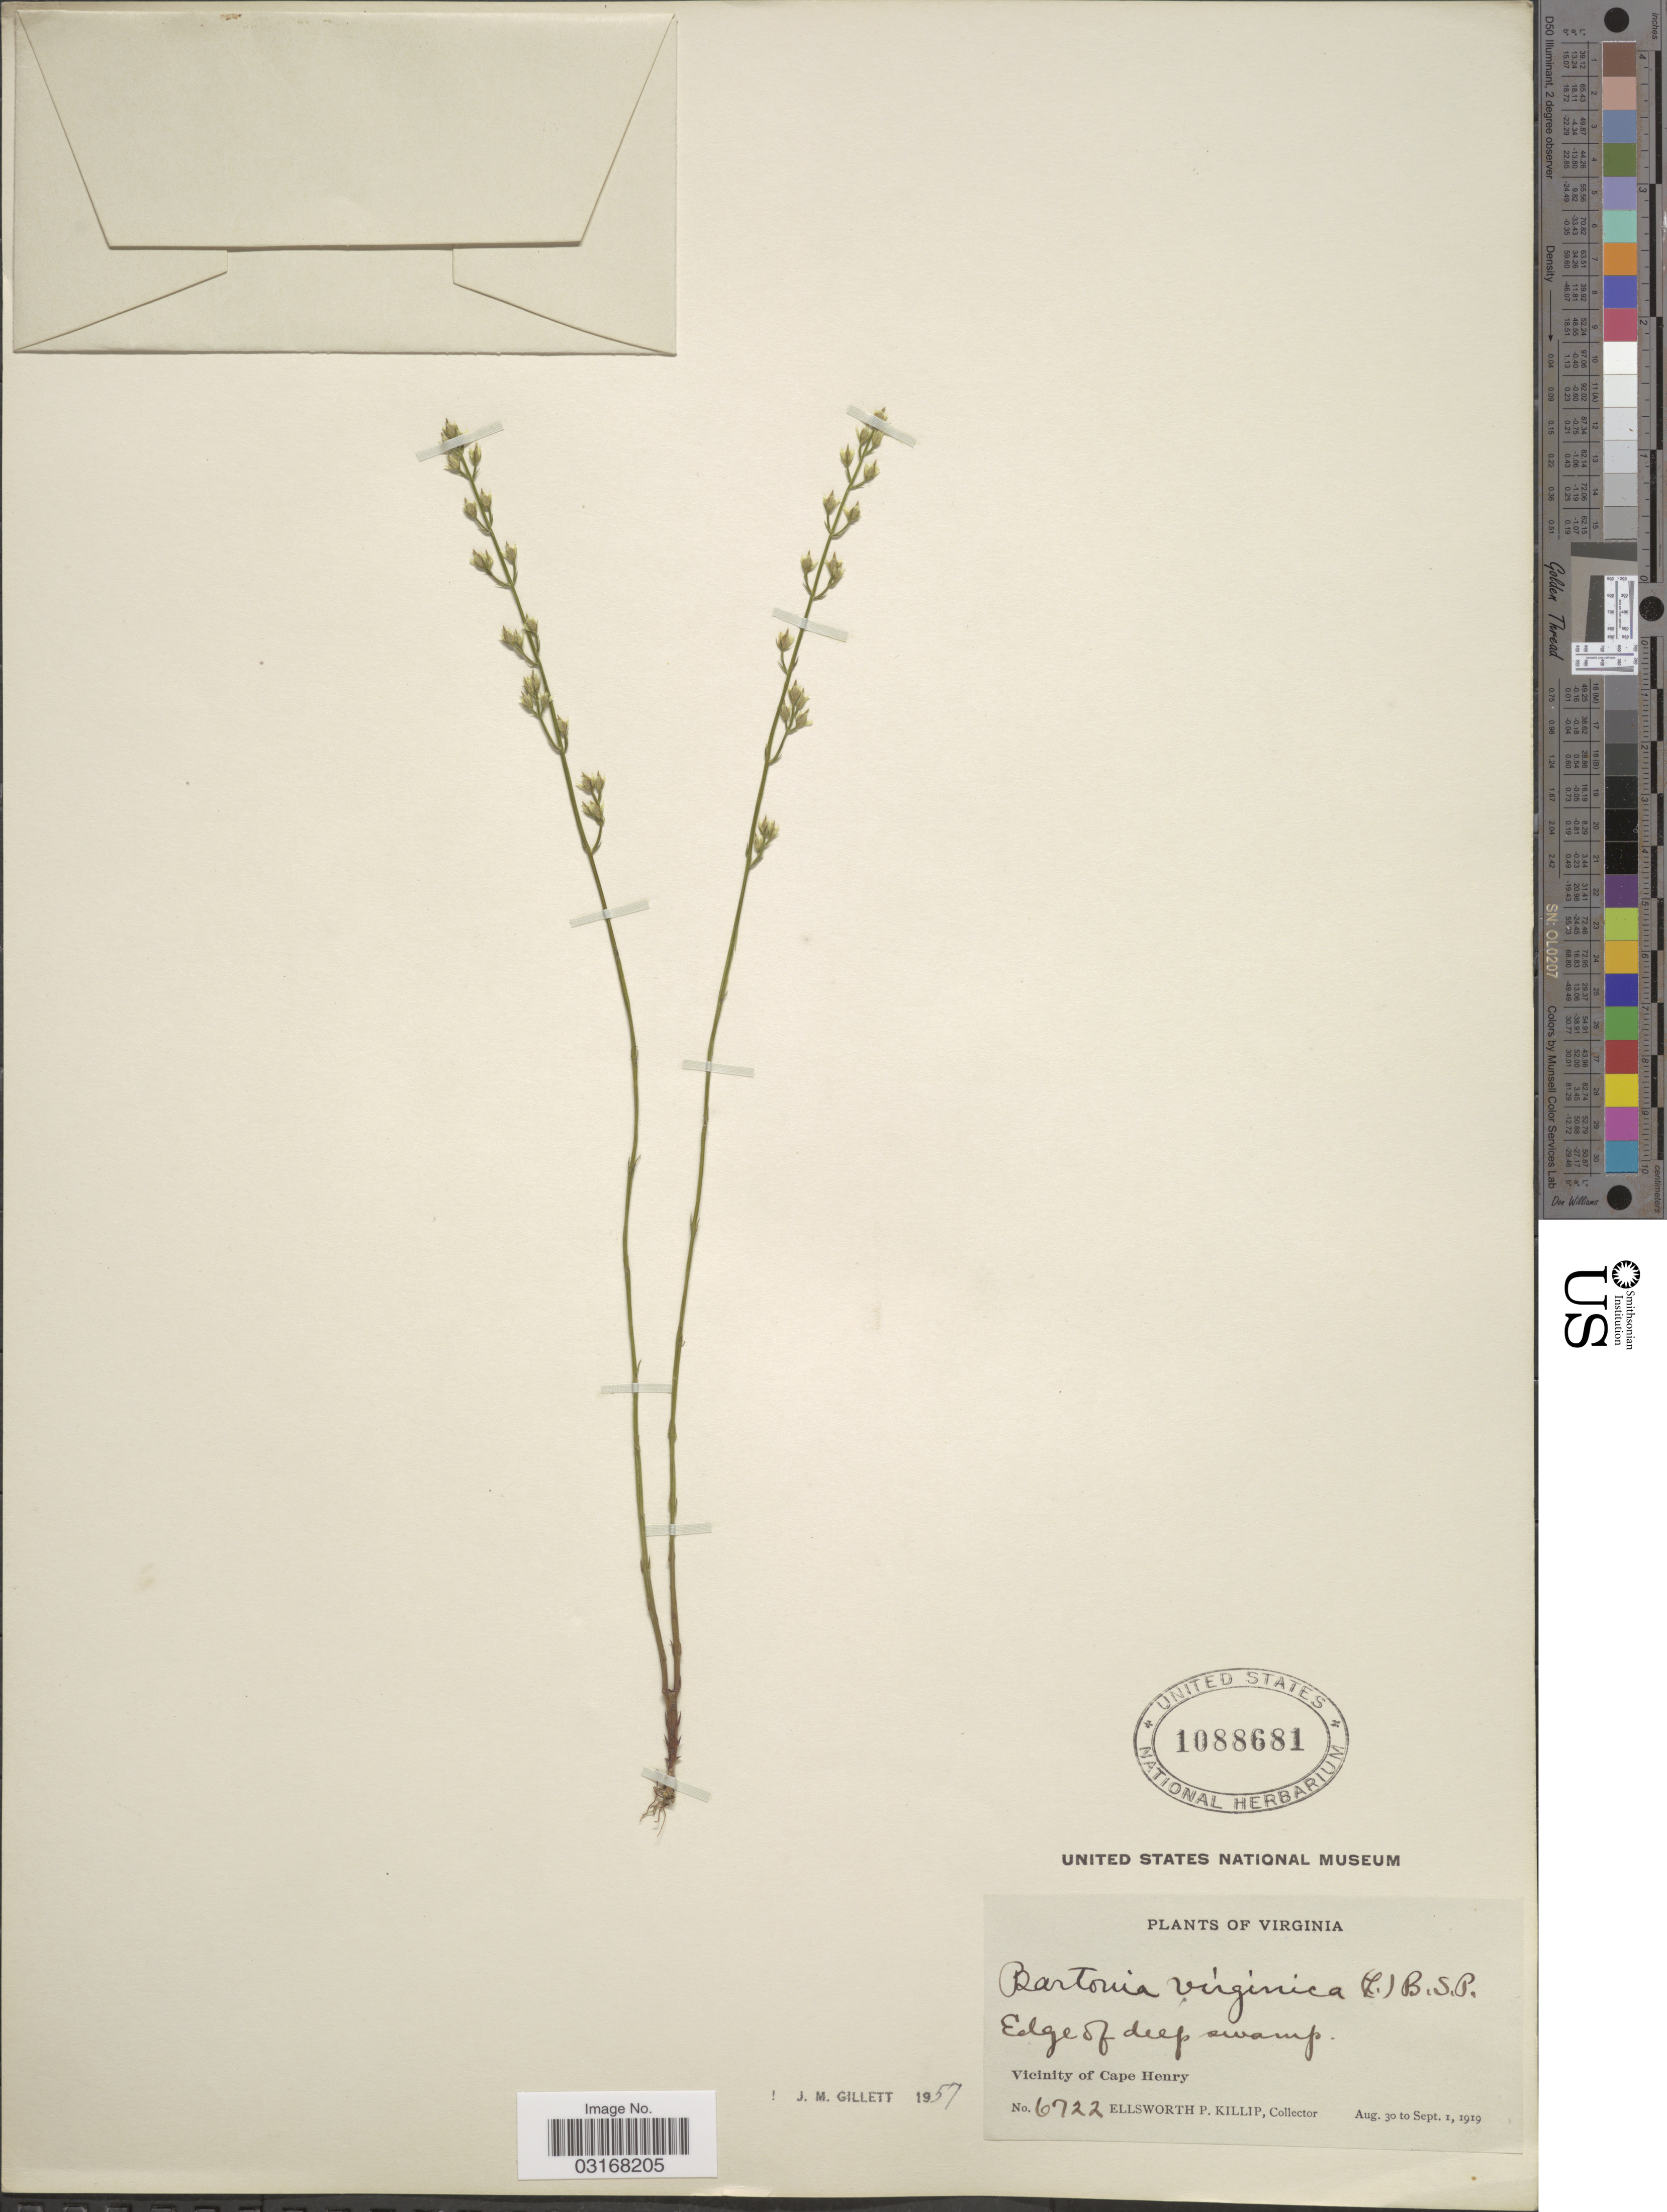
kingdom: Plantae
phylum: Tracheophyta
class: Magnoliopsida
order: Gentianales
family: Gentianaceae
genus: Bartonia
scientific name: Bartonia virginica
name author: (L.) Britton, Stearns & Poggenb.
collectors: E. P. Killip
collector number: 6722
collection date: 1919-08-30/1919-09-01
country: United States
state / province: Virginia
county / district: City of Virginia Beach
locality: Vicinity of Cape Henry.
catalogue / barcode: US 1088681